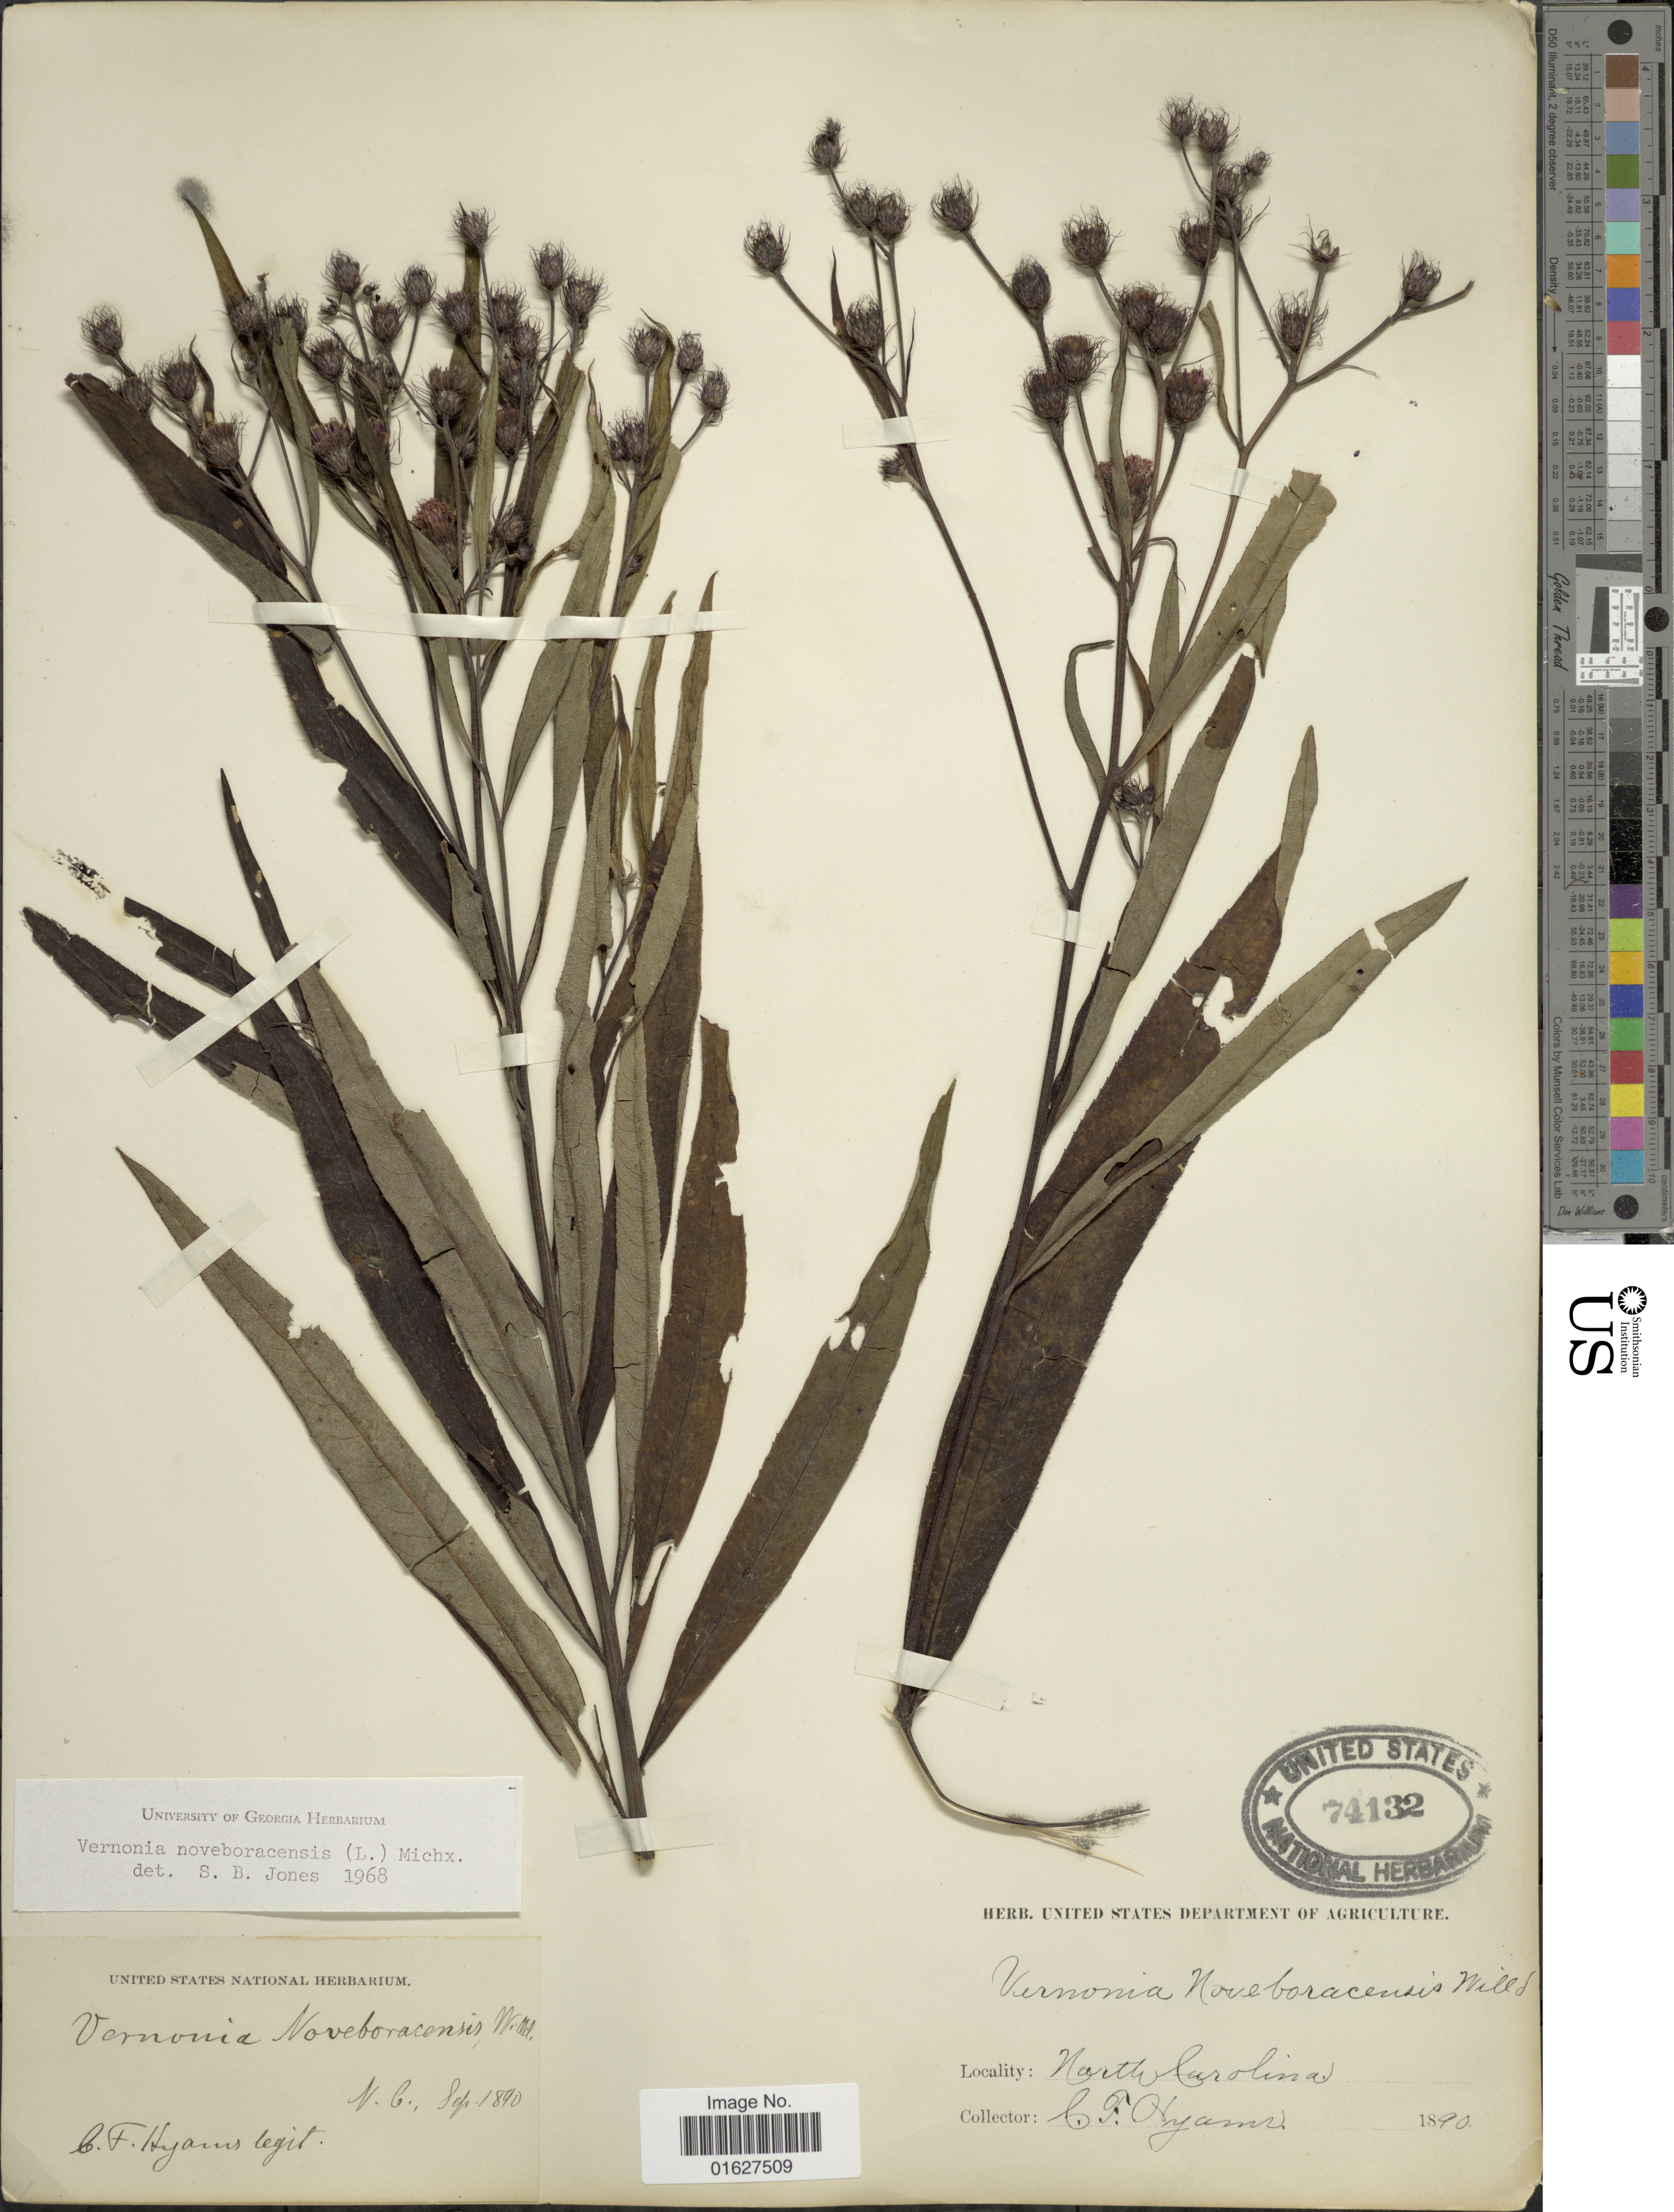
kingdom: Plantae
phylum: Tracheophyta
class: Magnoliopsida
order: Asterales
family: Asteraceae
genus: Vernonia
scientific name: Vernonia noveboracensis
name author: (L.) Michx.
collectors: C. Hyams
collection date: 1890-09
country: United States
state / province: North Carolina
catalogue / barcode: US 74132